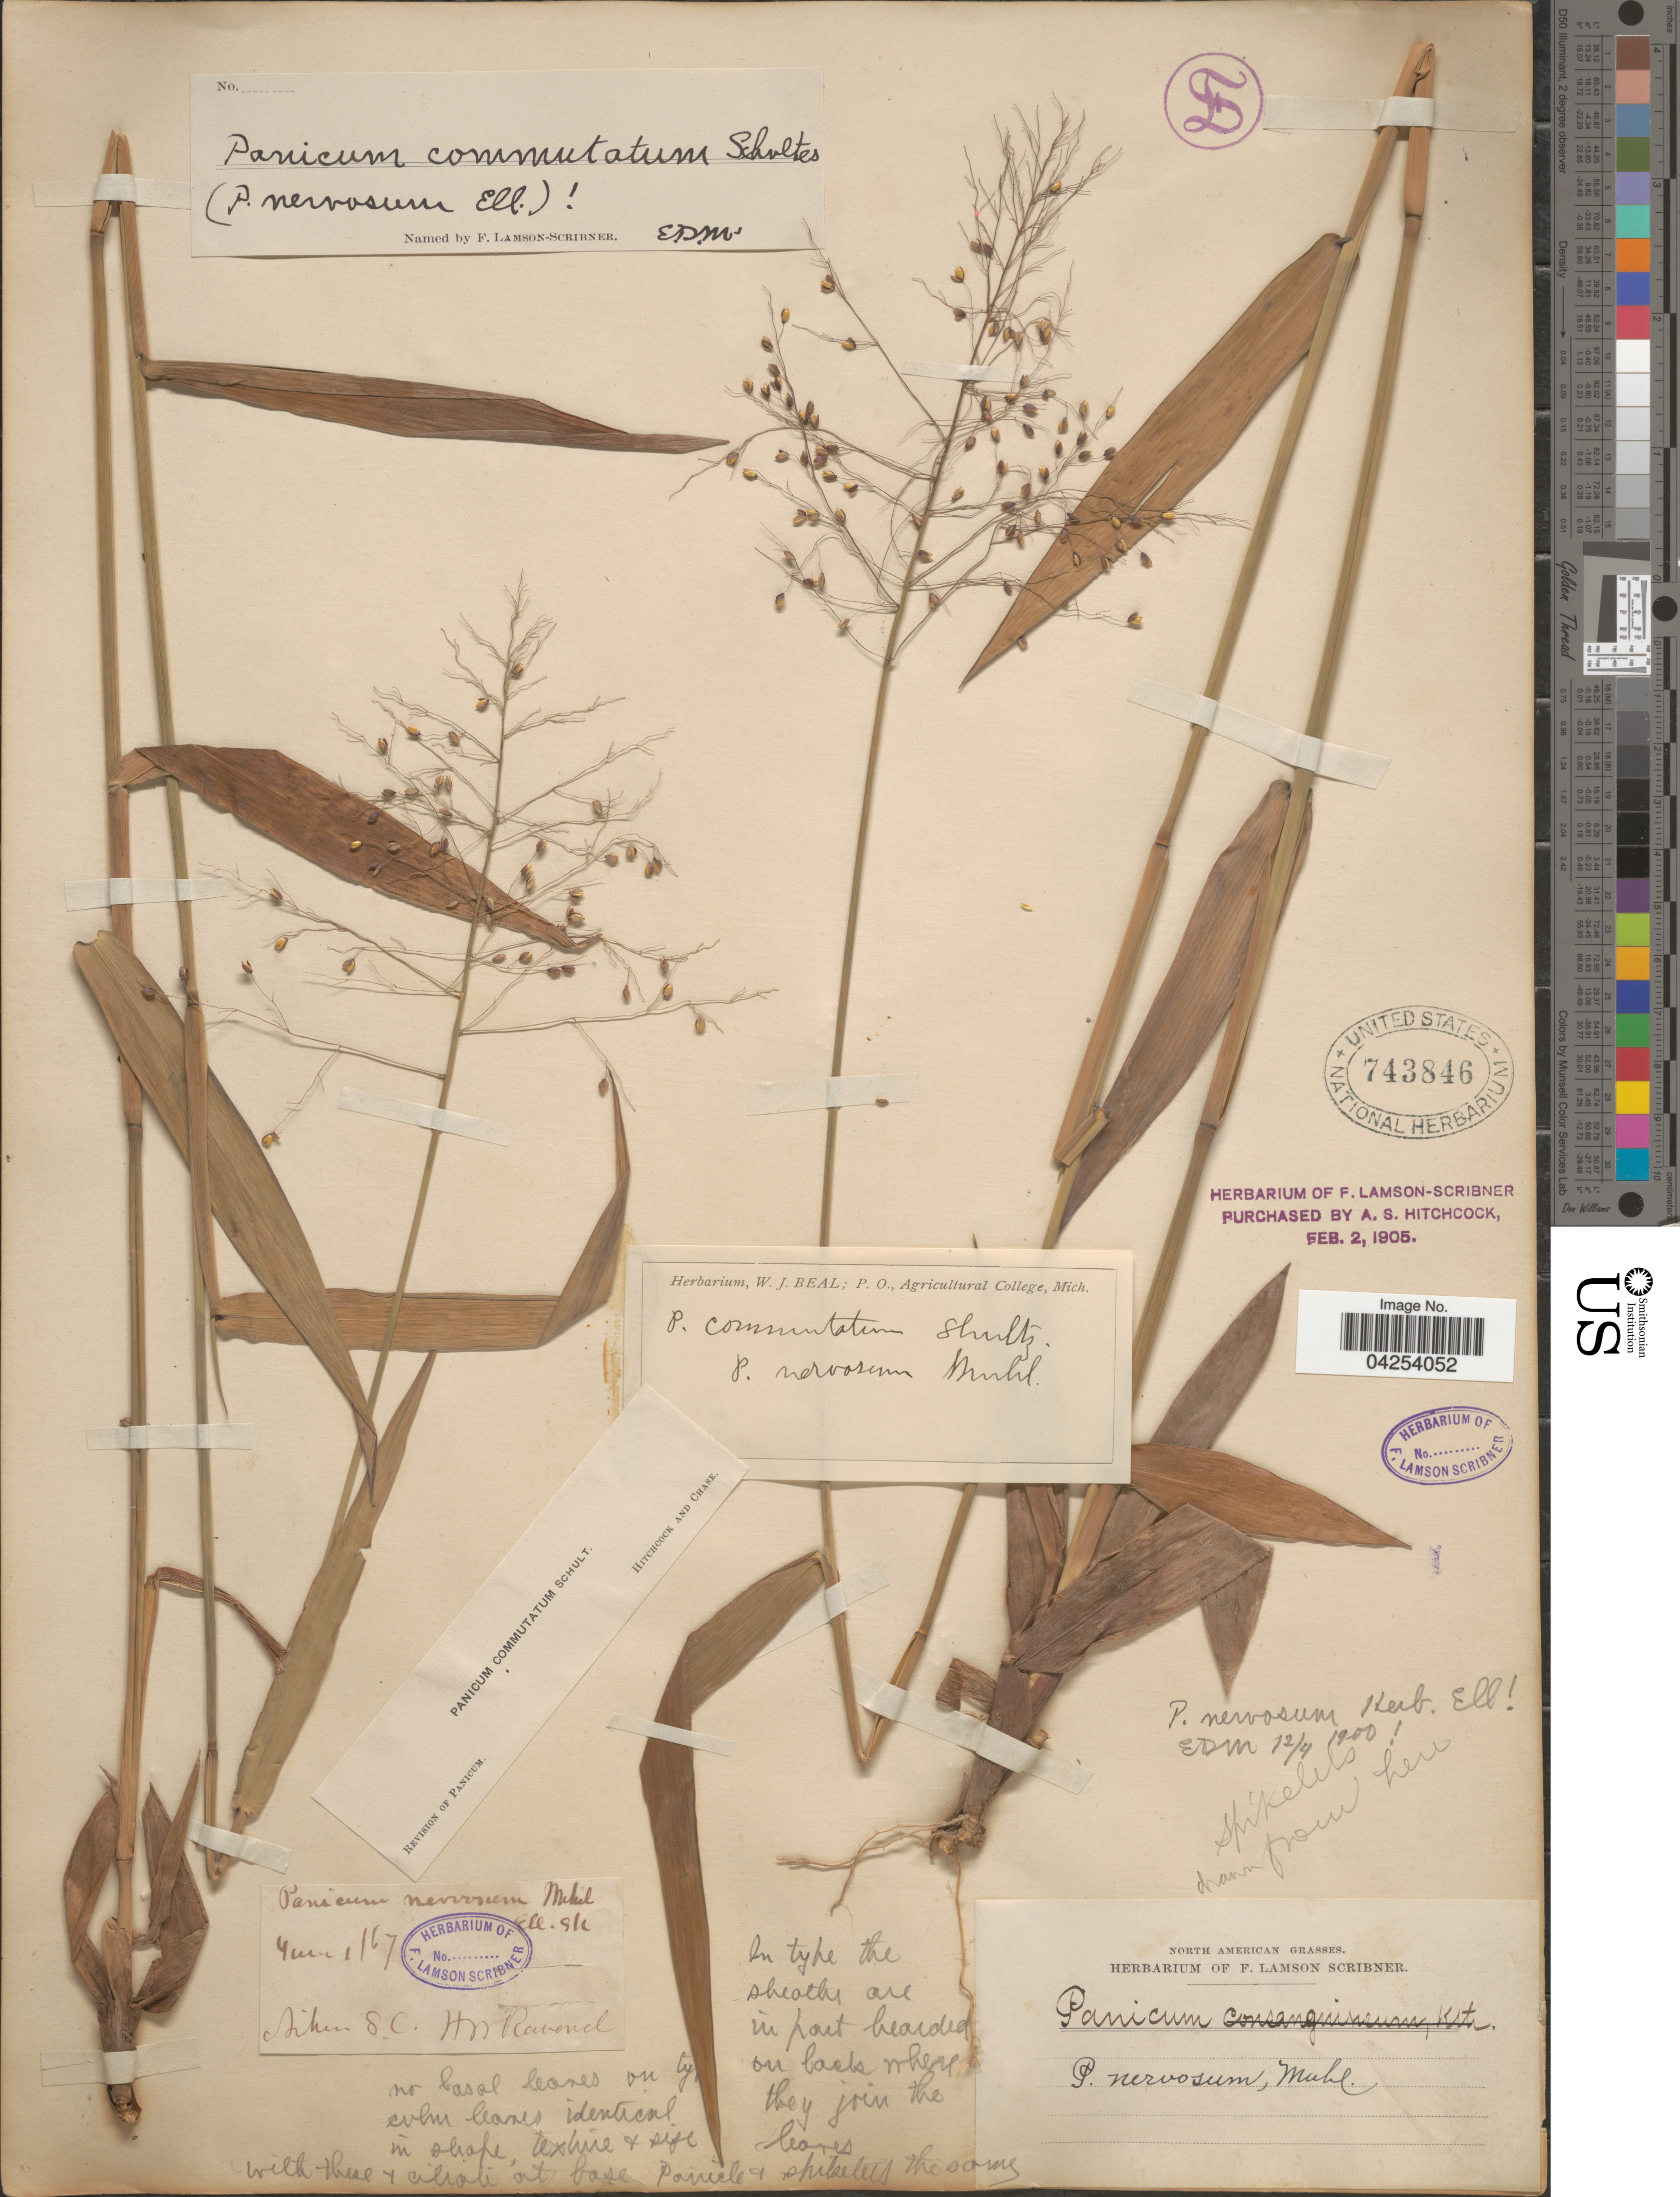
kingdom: Plantae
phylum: Tracheophyta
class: Liliopsida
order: Poales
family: Poaceae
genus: Dichanthelium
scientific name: Dichanthelium commutatum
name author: (Schult.) Gould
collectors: H. Ravenel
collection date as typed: Transcribed d/m/y: 1/6/67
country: United States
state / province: South Carolina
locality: Aiken.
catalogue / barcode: US 743846